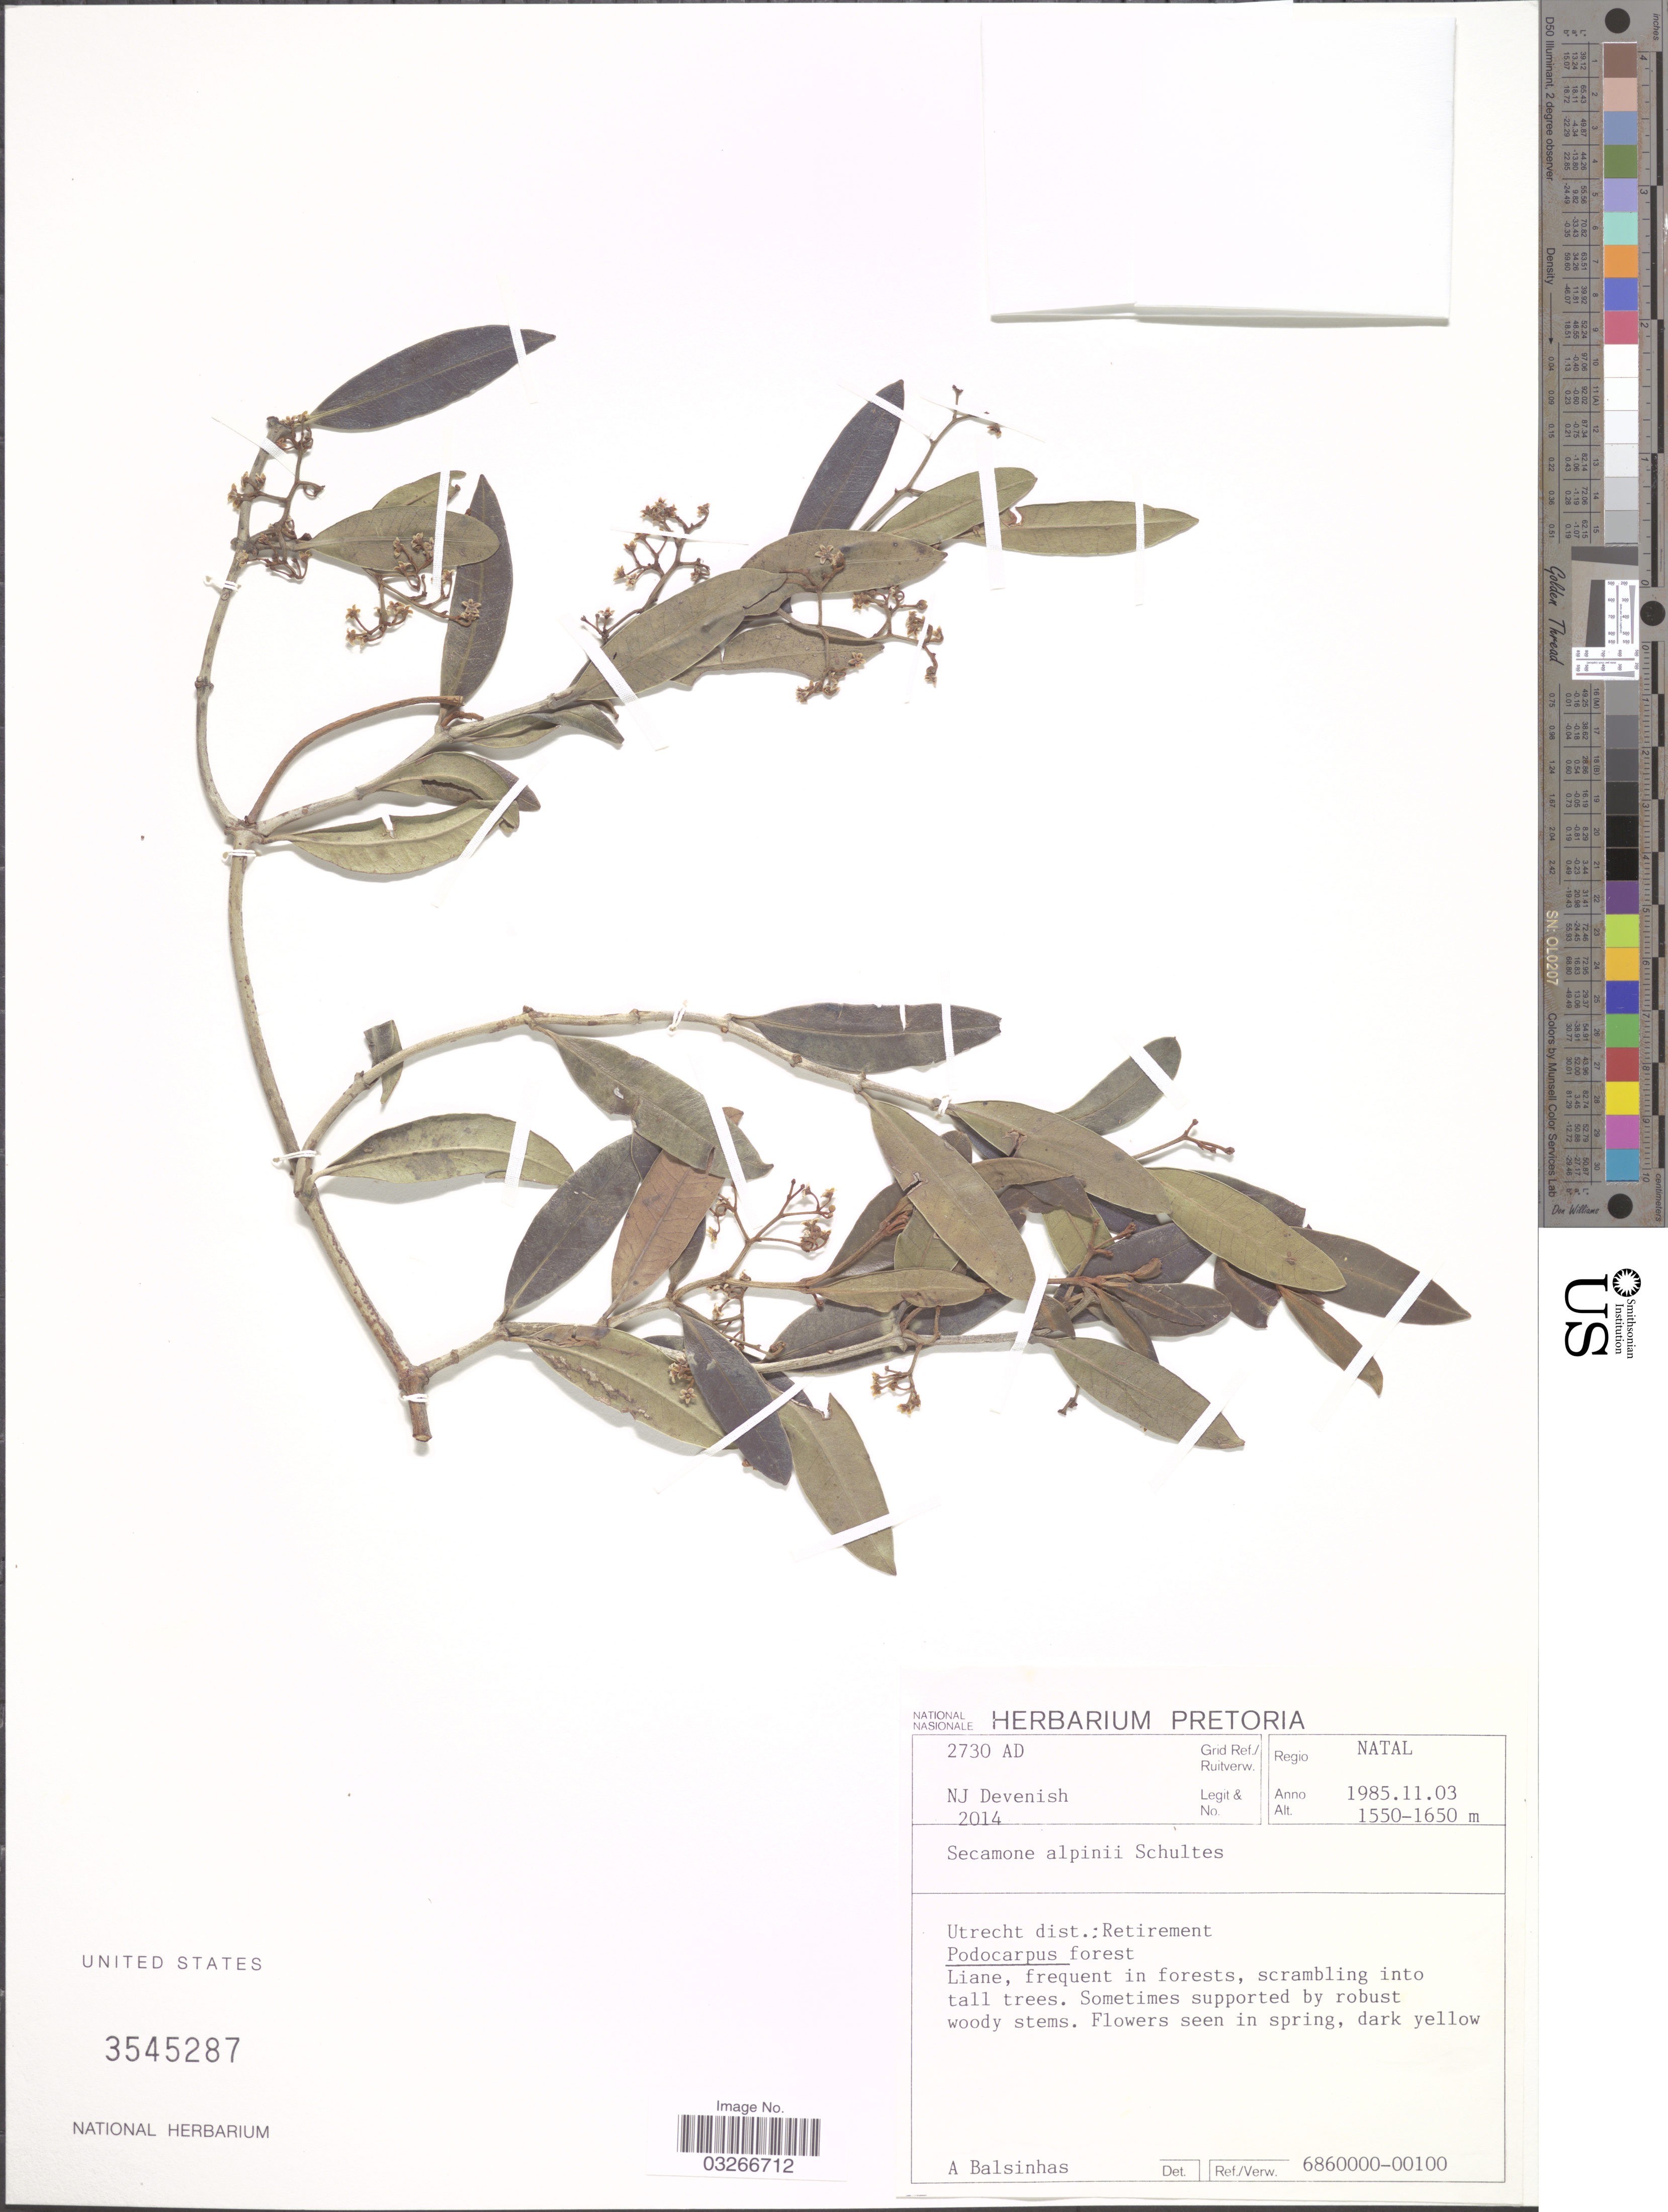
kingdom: Plantae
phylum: Tracheophyta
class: Magnoliopsida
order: Gentianales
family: Apocynaceae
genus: Secamone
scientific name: Secamone alpini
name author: Schult.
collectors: N. Devenish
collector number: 2014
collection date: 1985-11-03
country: South Africa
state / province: KwaZulu-Natal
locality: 2730 AD Grid Ref./Ruitverw., Regio Natal, Utrecht dist.: Retirement.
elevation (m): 1550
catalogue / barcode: US 3545287